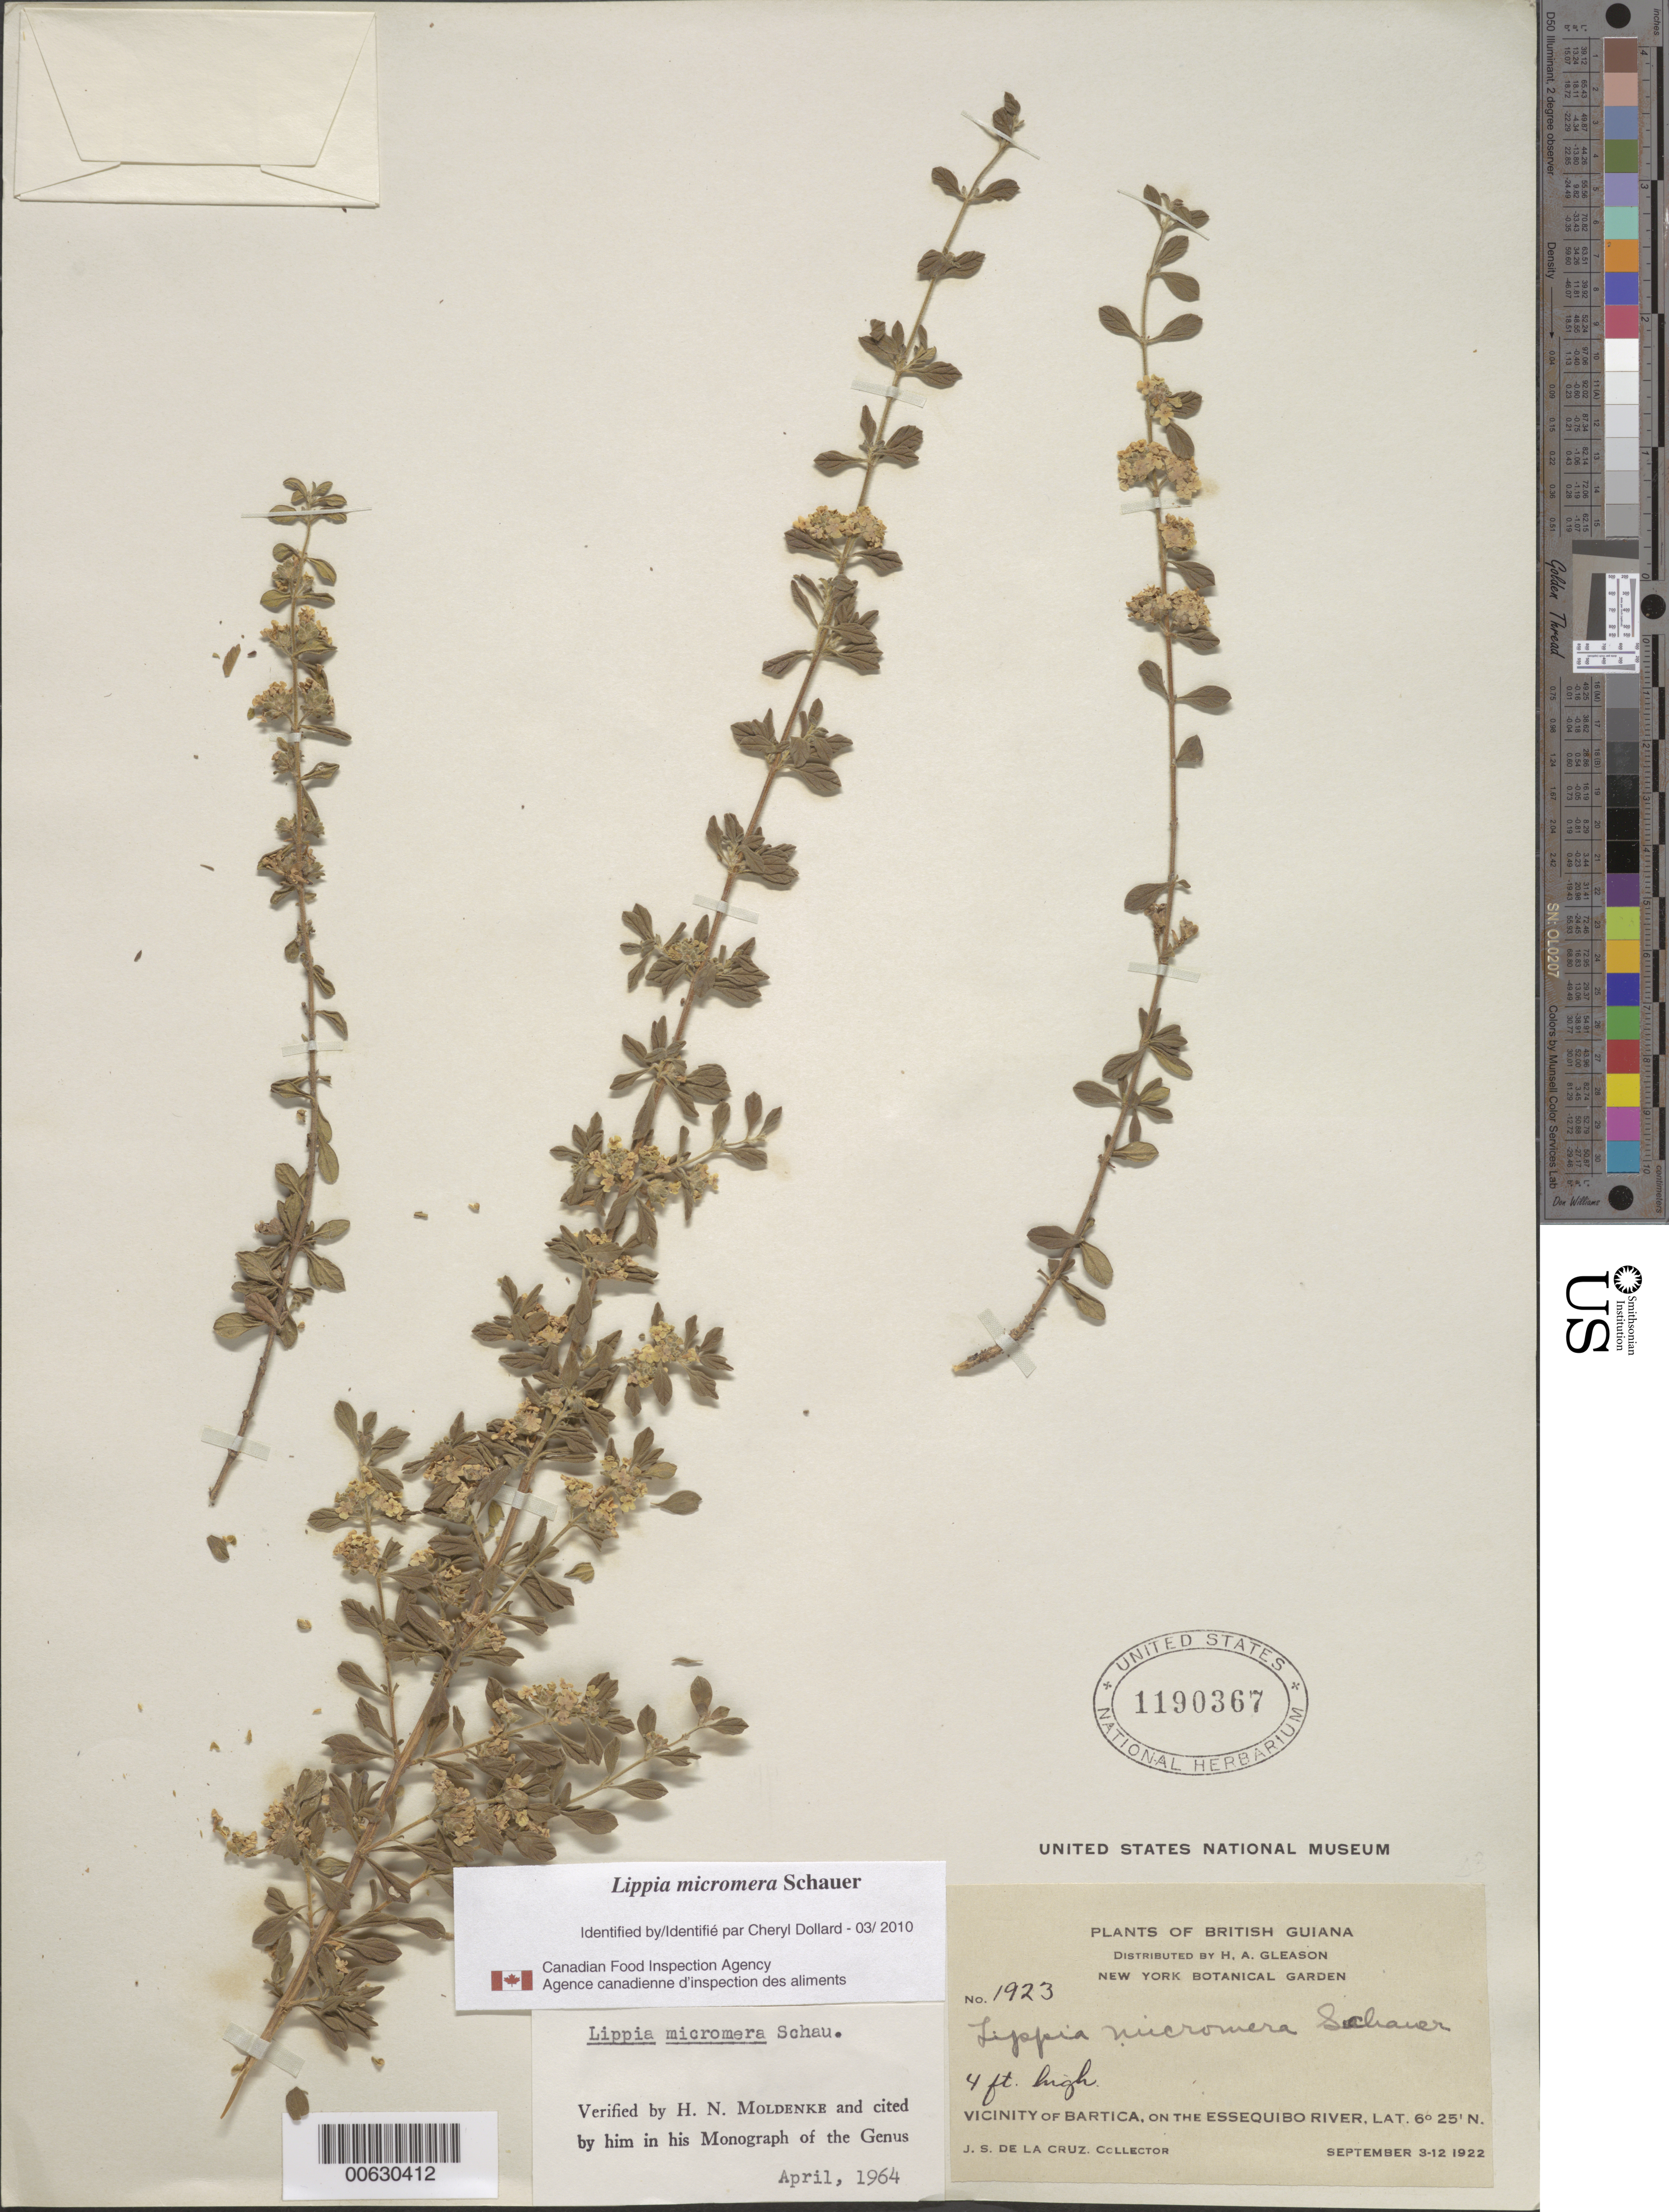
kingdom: Plantae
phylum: Tracheophyta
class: Magnoliopsida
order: Lamiales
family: Verbenaceae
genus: Lippia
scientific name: Lippia micromera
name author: Schauer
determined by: Moldenke, H. N.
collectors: J. S. de la Cruz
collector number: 1923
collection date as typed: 3-Sep-22 to 12-Sep-22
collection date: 1922-09-03/1922-09-12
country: Guyana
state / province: Cuyuni-Mazaruni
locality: Bartica, vic., on the Essequibo River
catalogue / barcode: US 1190367